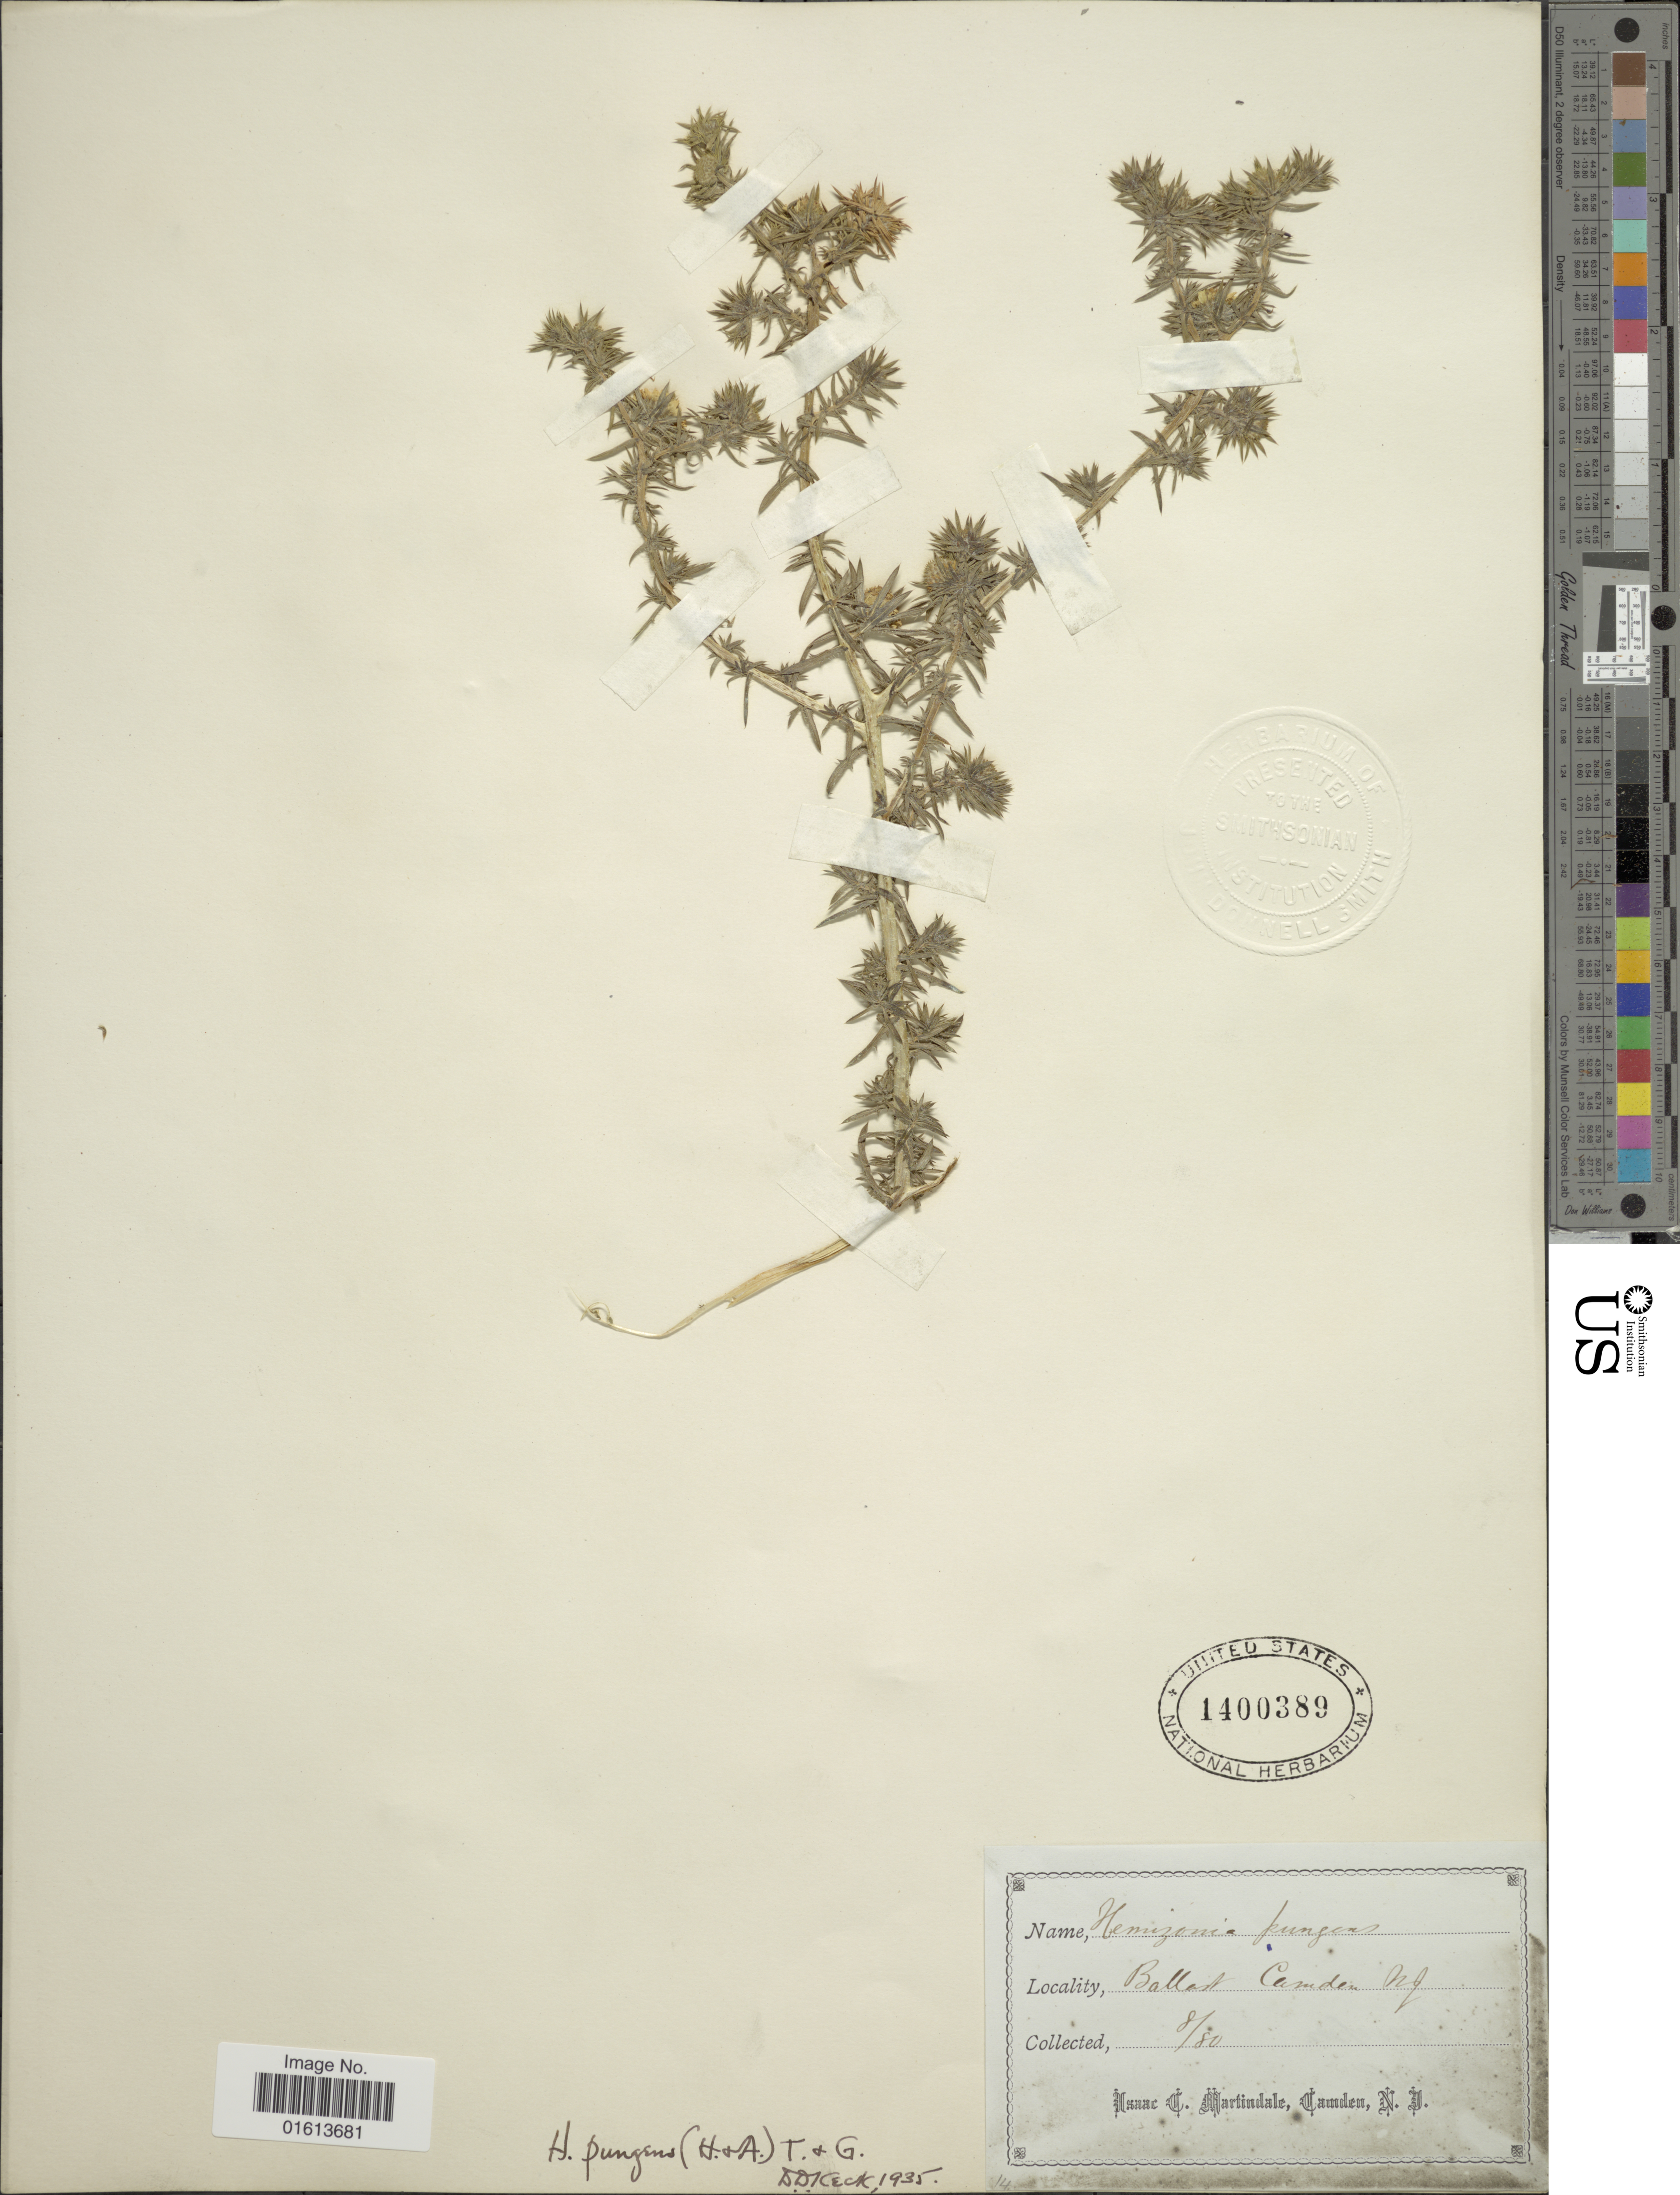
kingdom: Plantae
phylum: Tracheophyta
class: Magnoliopsida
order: Asterales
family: Asteraceae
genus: Centromadia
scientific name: Centromadia pungens subsp. pungens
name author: Hook. & Arn.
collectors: I. C. Martindale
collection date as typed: Transcribed d/m/y: /8/80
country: United States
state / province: New Jersey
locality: Ballast Camden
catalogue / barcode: US 1400389